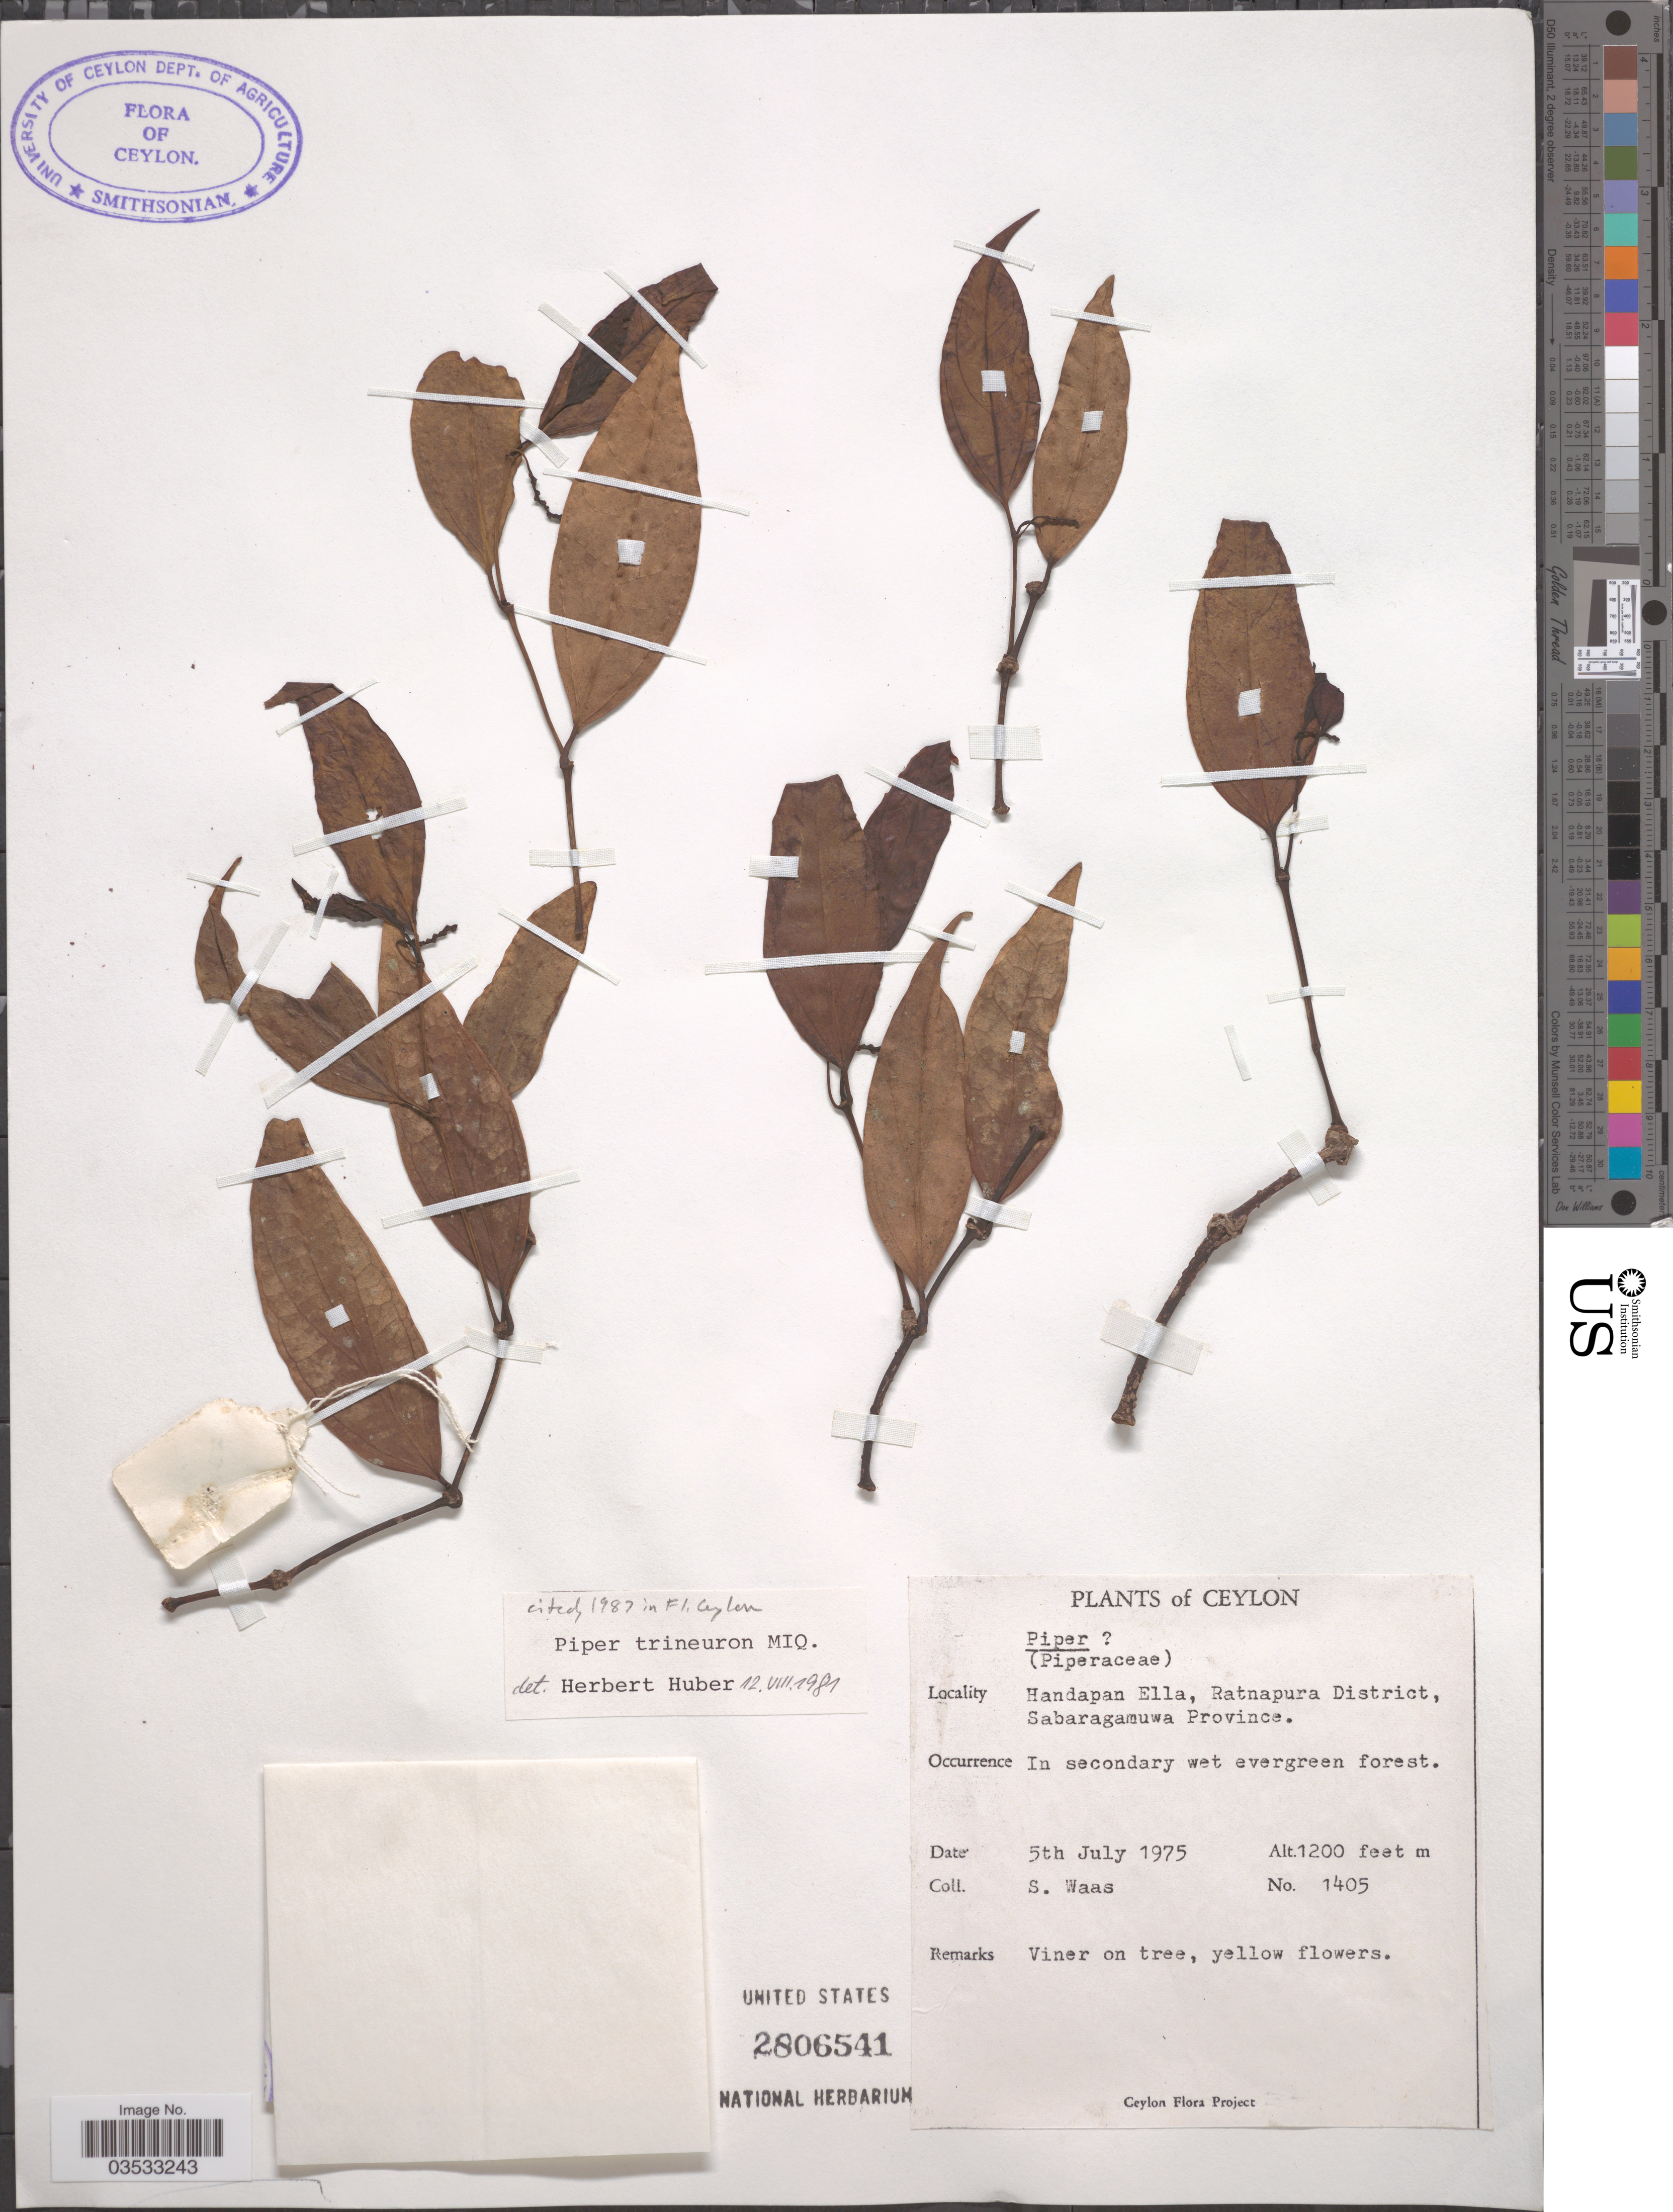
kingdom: Plantae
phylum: Tracheophyta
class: Magnoliopsida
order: Piperales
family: Piperaceae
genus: Piper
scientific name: Piper trineuron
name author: Miq.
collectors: S. Waas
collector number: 1405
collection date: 1975-07-05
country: Sri Lanka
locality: Ceylon. Handapan Ella, Ratnapura District, Sabaragamuwa Province.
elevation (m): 366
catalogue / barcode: US 2806541